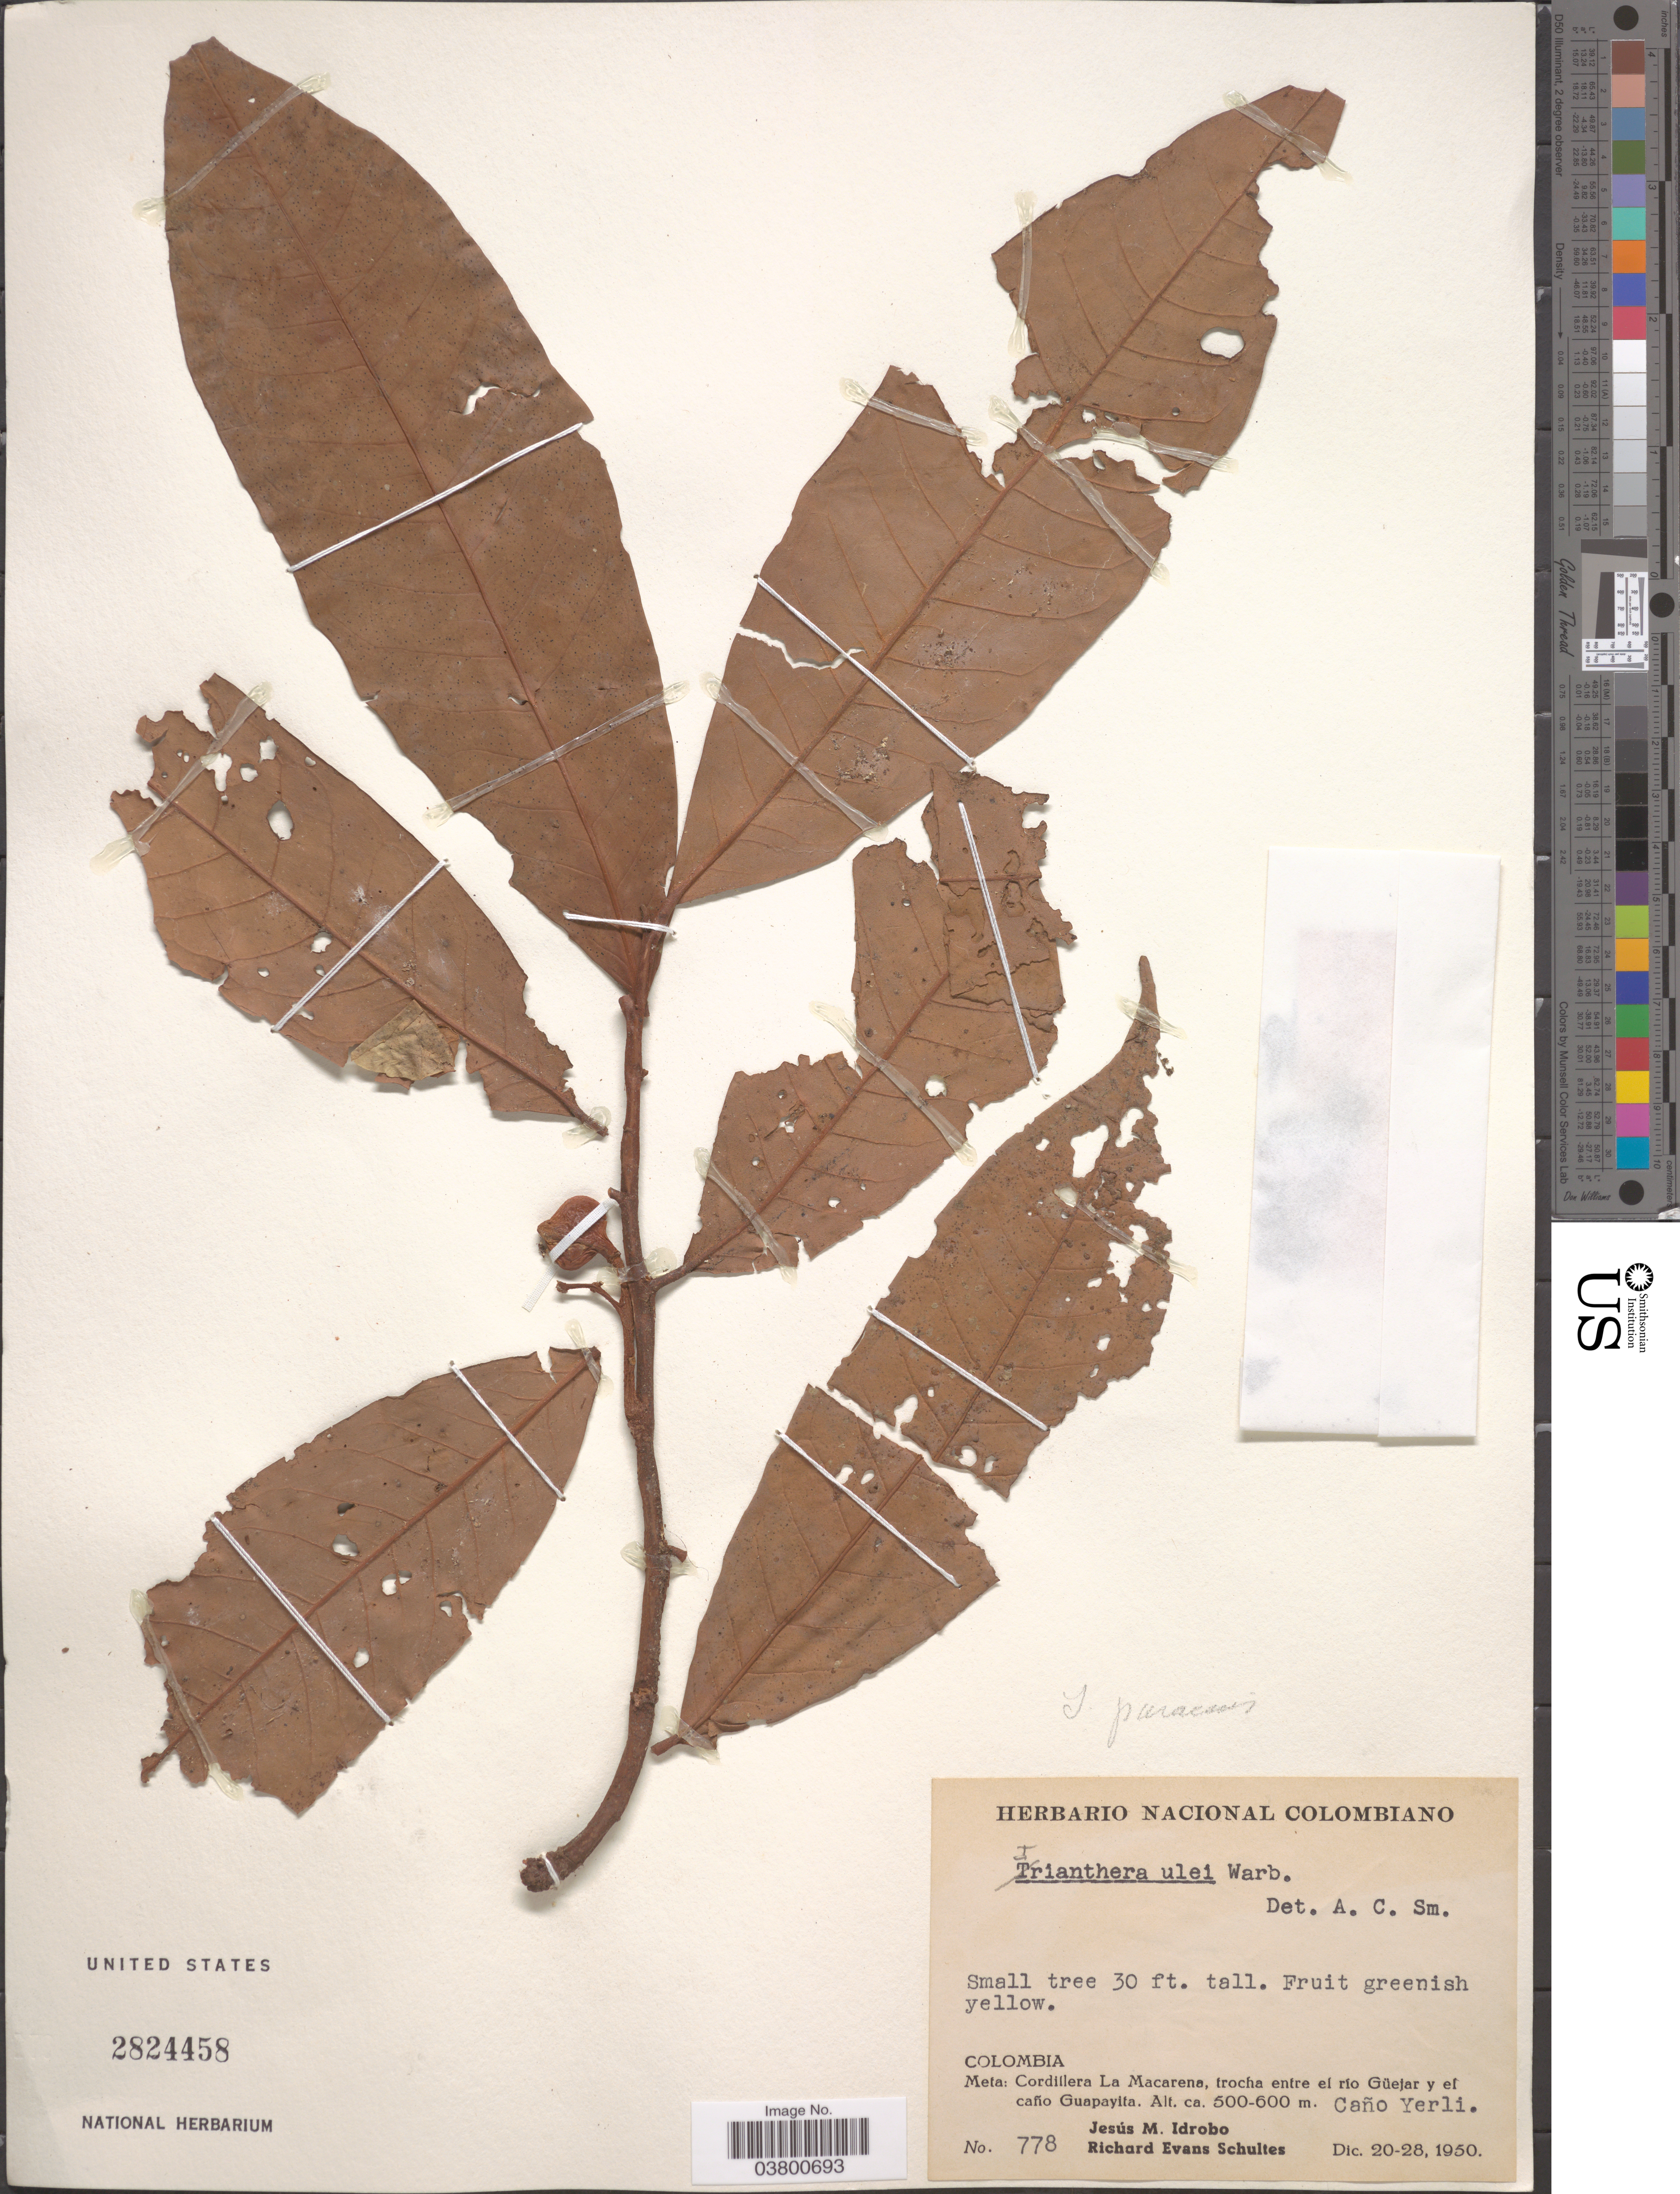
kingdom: Plantae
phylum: Tracheophyta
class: Magnoliopsida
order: Magnoliales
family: Myristicaceae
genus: Iryanthera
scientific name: Iryanthera ulei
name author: Warb.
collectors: J. M. Idrobo & R. E. Schultes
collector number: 778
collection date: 1950-12-20/1950-12-28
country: Colombia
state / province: Meta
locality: Cordillera La Macarena, trocha entre el río Güejar y el caño Guapayita.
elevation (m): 500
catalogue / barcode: US 2824458